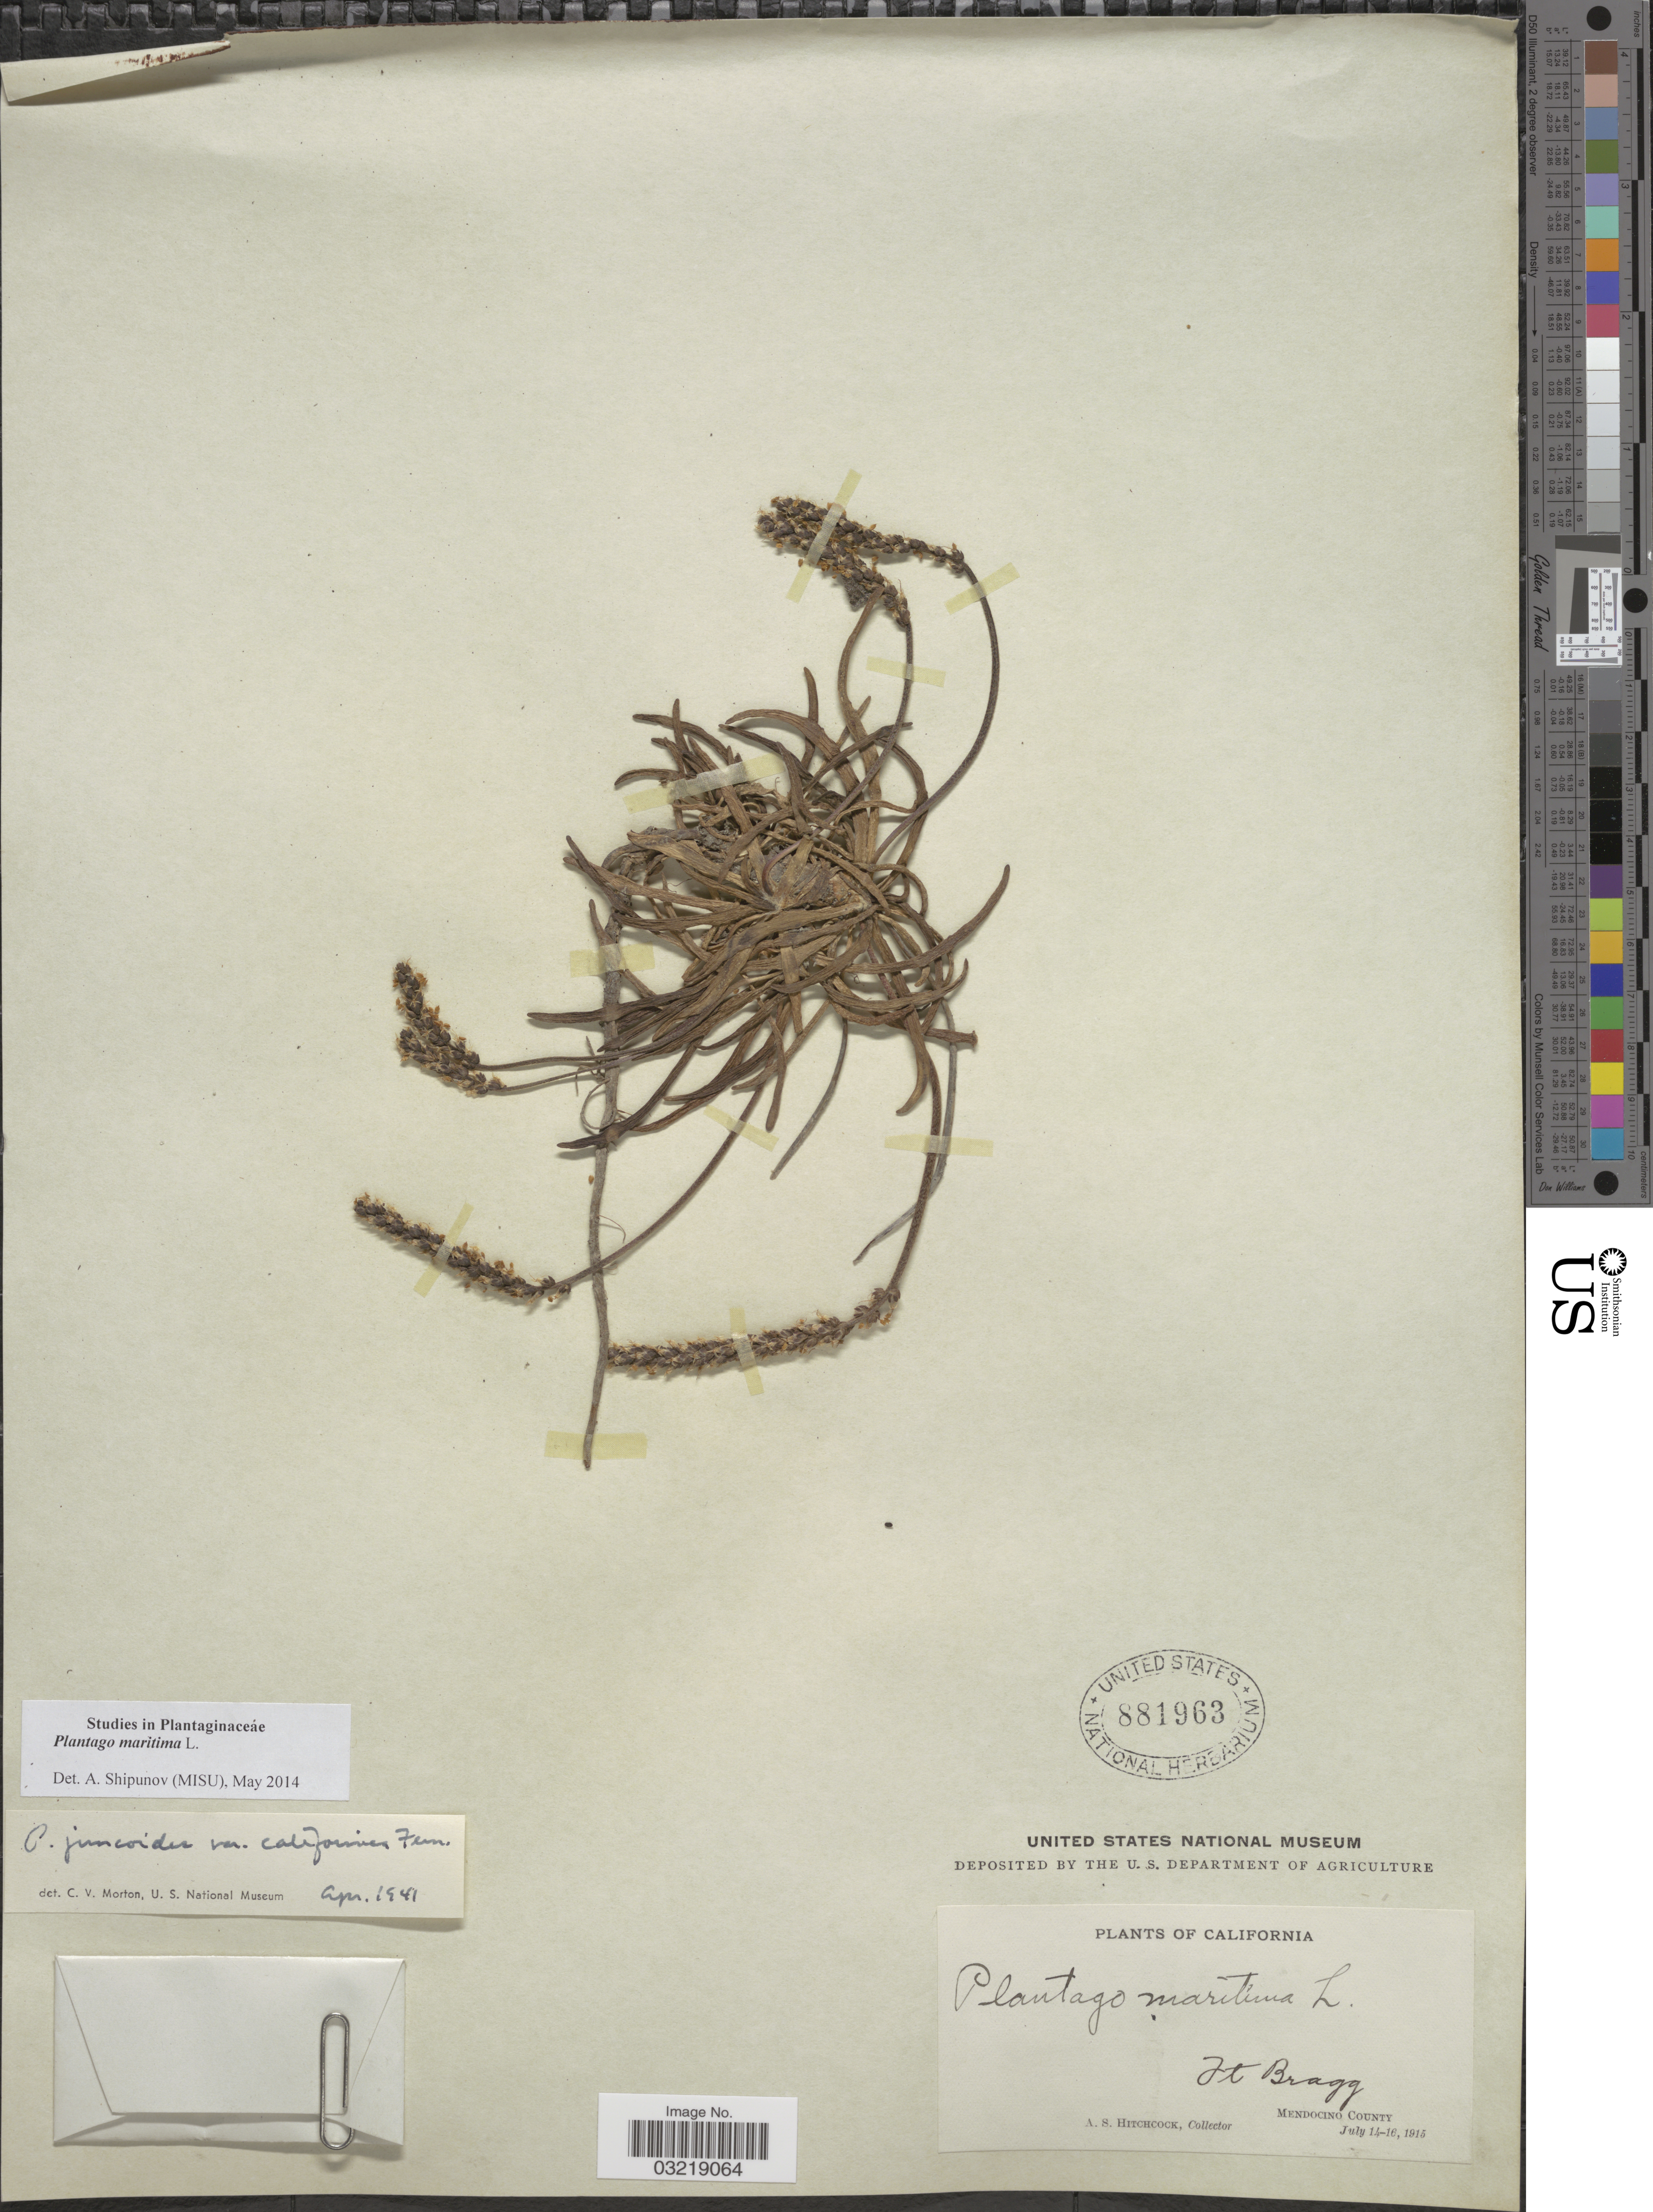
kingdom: Plantae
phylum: Tracheophyta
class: Magnoliopsida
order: Lamiales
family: Plantaginaceae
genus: Plantago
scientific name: Plantago maritima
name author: L.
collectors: A. S. Hitchcock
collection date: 1915-07-14/1915-07-16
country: United States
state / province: California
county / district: Mendocino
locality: Ft Bragg. Mendocino County.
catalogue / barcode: US 881963